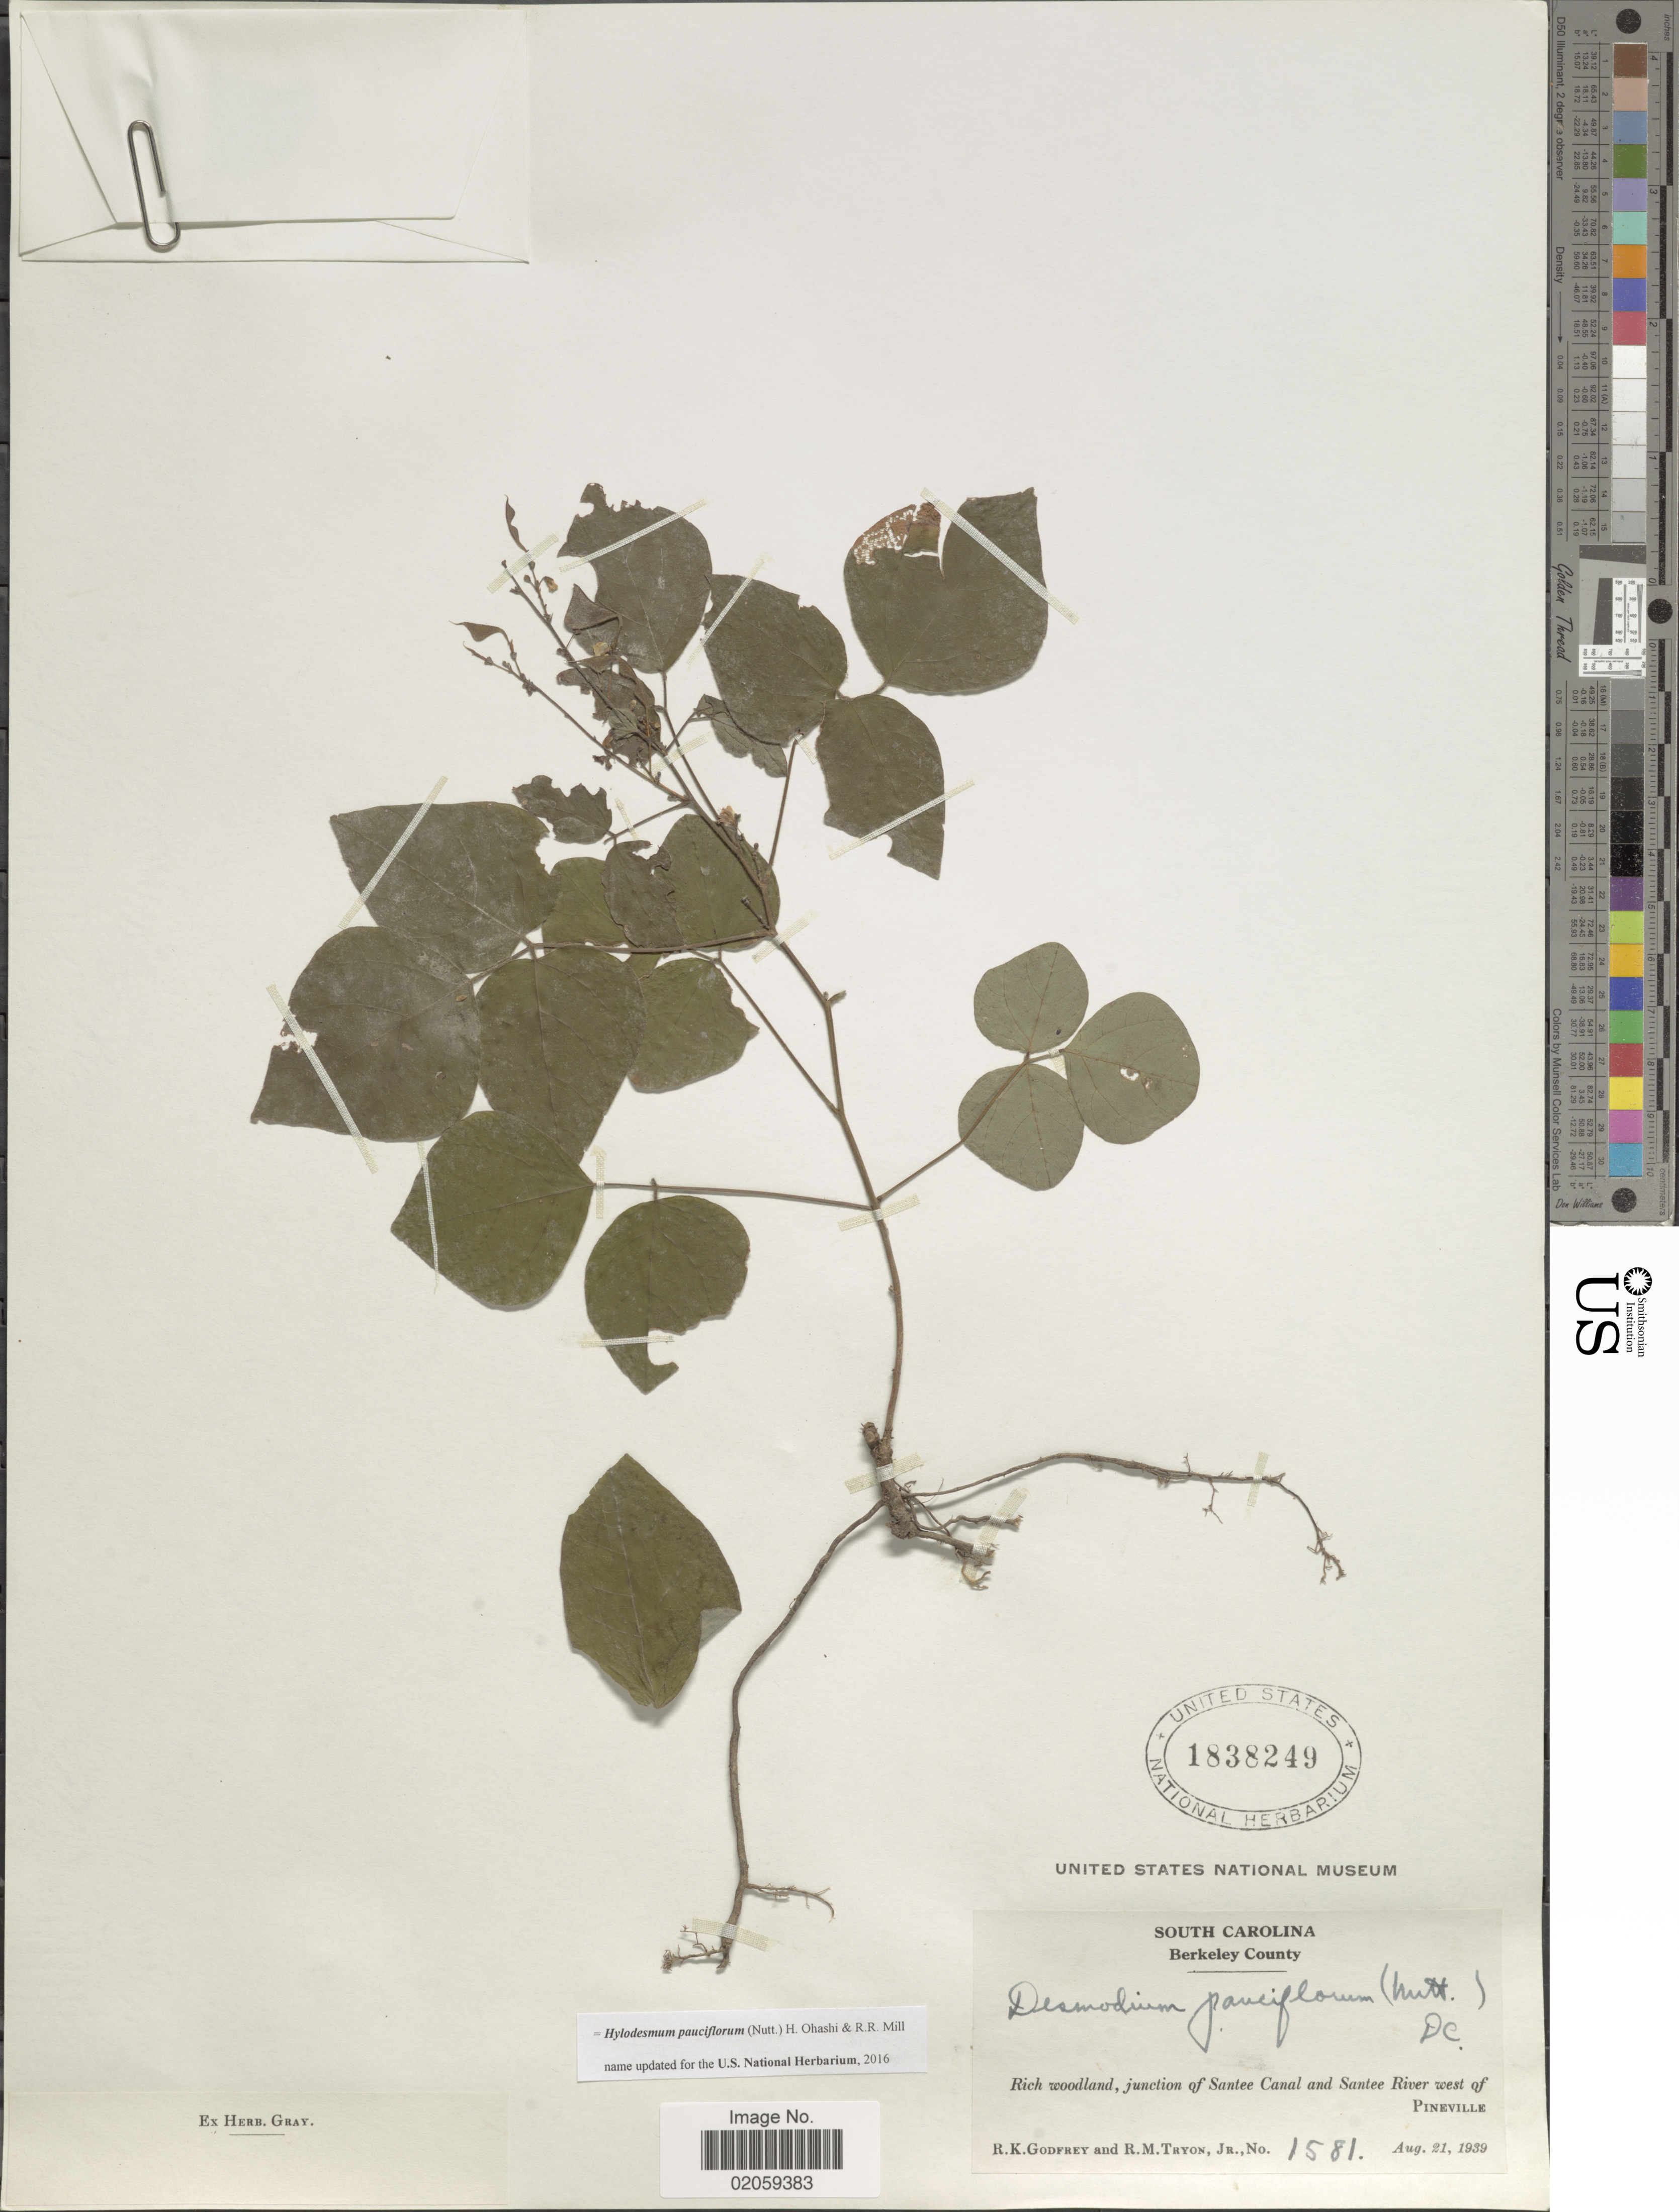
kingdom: Plantae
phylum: Tracheophyta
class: Magnoliopsida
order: Fabales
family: Fabaceae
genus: Hylodesmum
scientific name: Hylodesmum pauciflorum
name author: (Nutt.) H. Ohashi & R.R. Mill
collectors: R. K. Godfrey & R. M. Tryon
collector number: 1581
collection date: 1939-08-21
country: United States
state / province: South Carolina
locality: Berkeley County, junction of Santee Canal and Santee River west of Pineville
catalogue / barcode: US 1838249